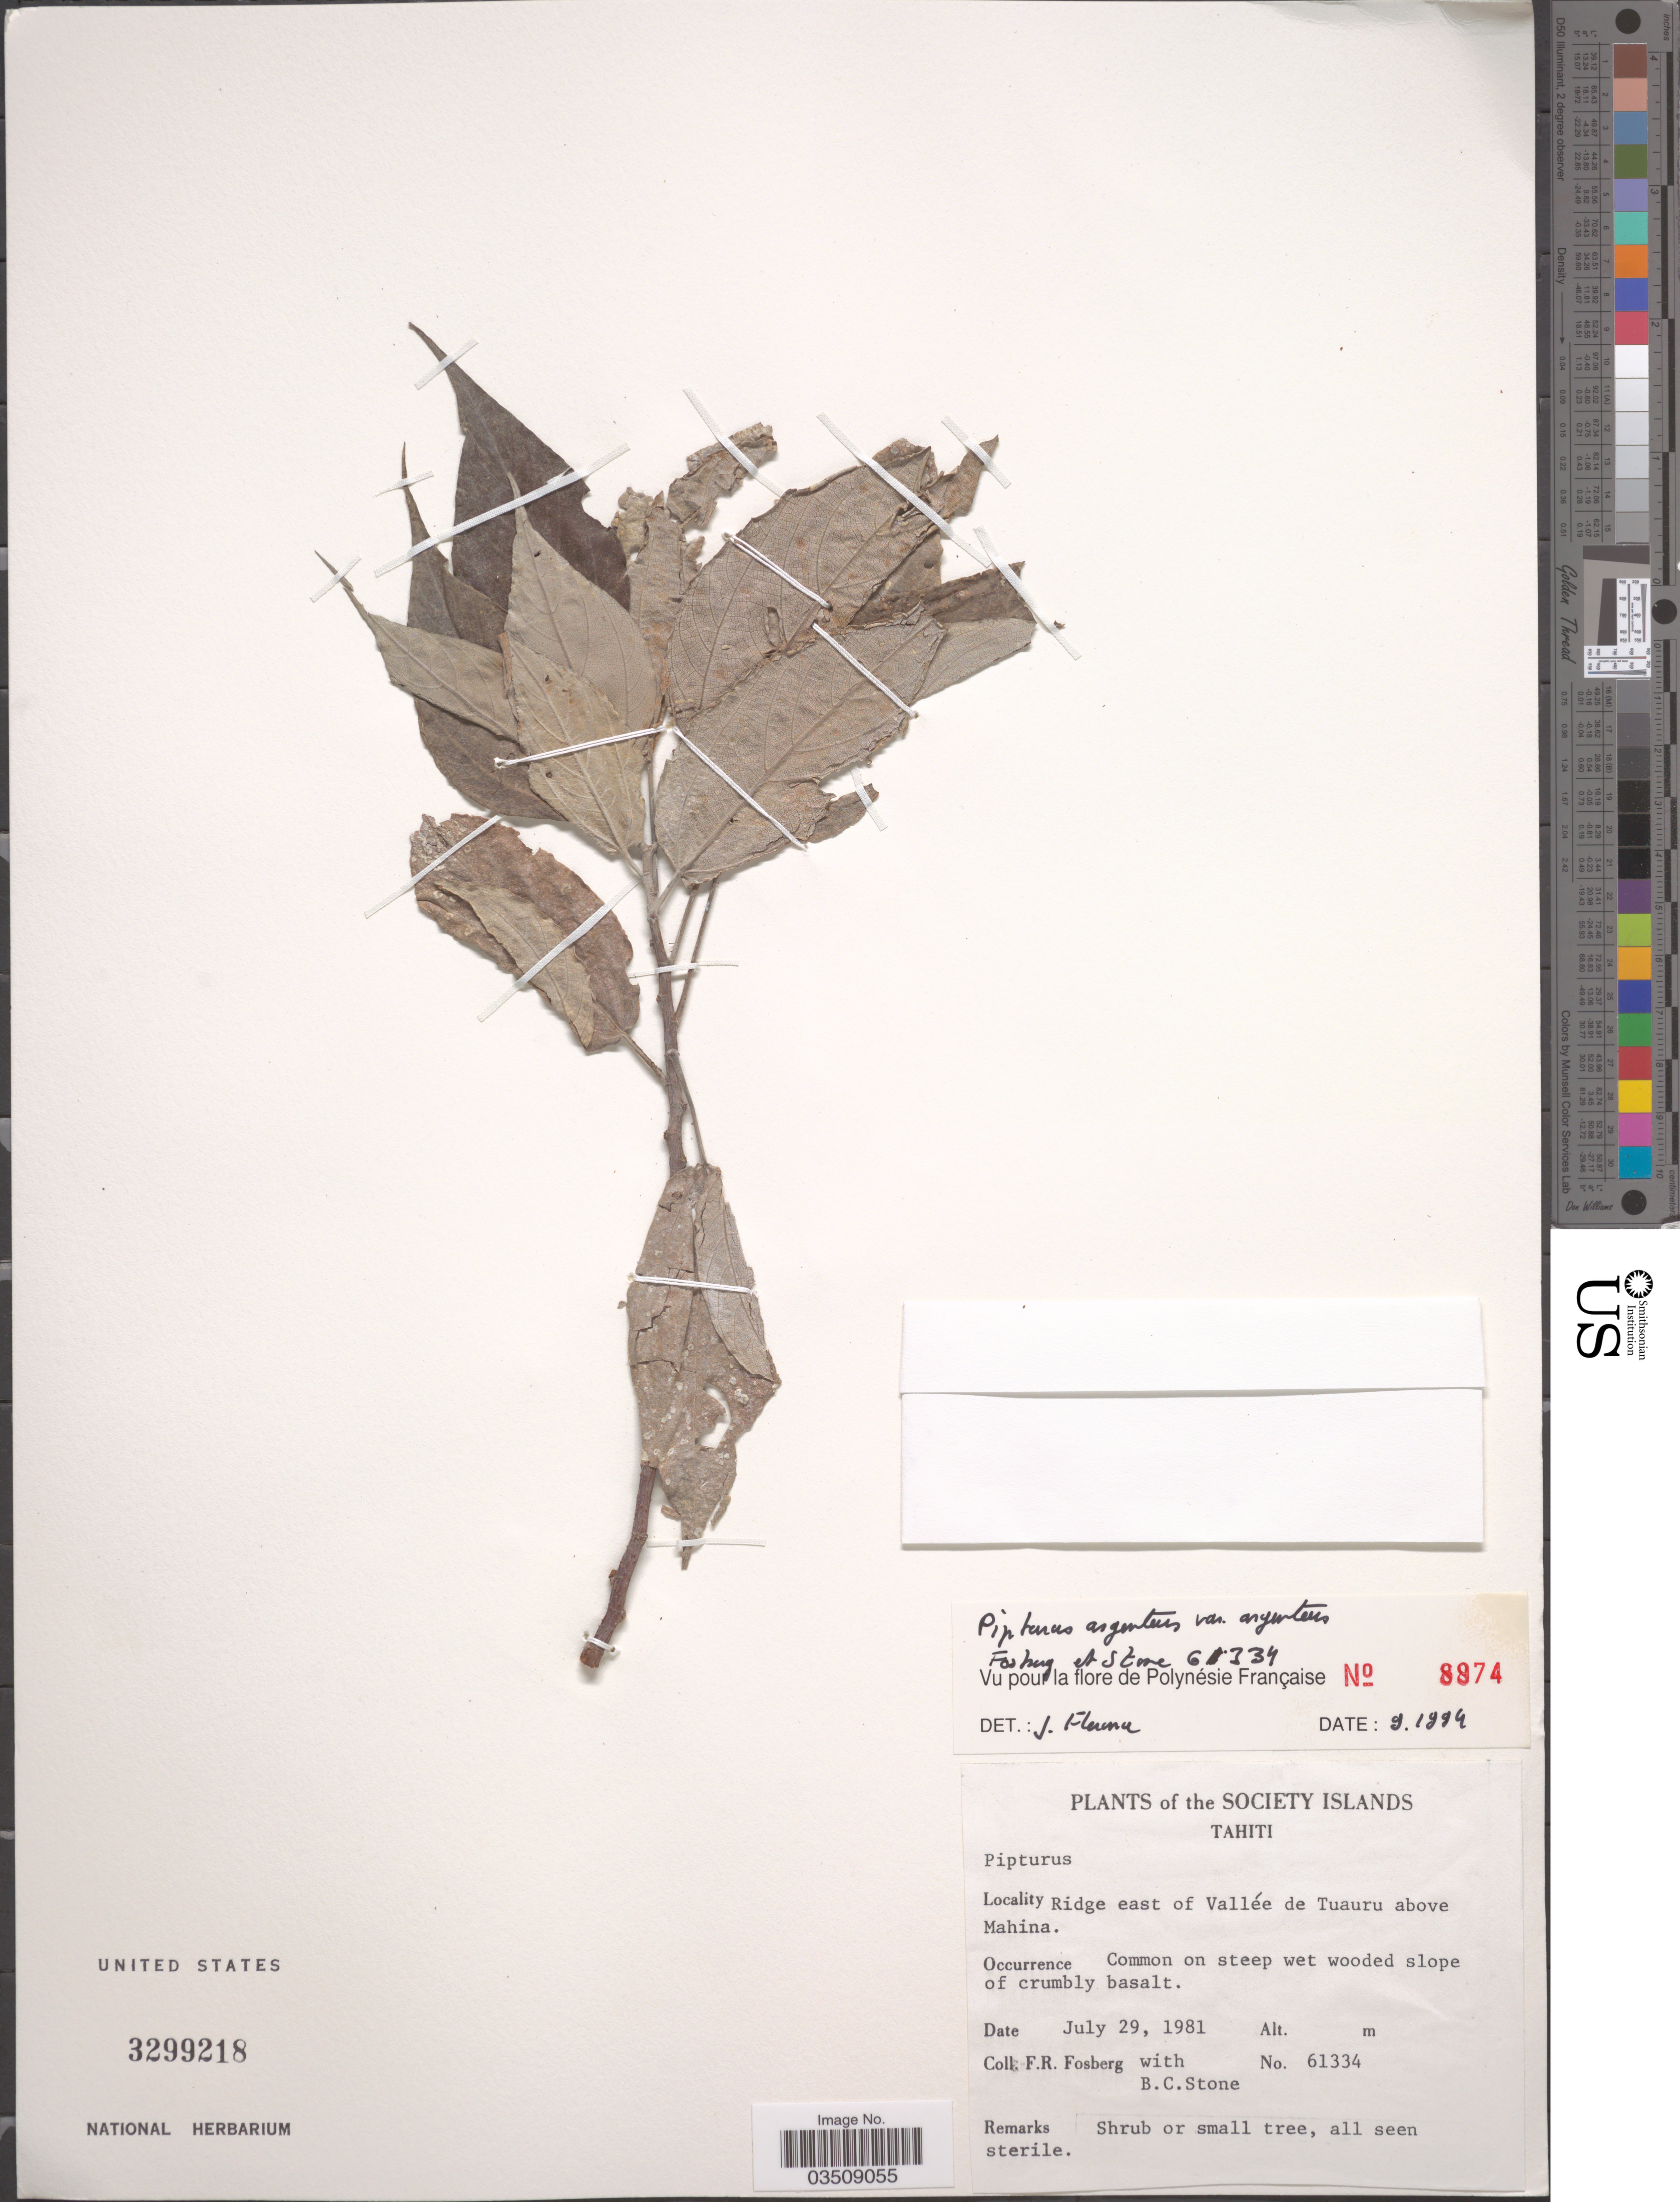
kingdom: Plantae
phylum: Tracheophyta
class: Magnoliopsida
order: Rosales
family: Urticaceae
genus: Pipturus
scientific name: Pipturus argenteus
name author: (G. Forst.) Wedd.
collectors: F. R. Fosberg & B. C. Stone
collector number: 61334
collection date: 1981-07-29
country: French Polynesia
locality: Society Islands. Tahiti. Ridge east of Vallée de Tuauru above Mahina.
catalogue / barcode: US 3299218